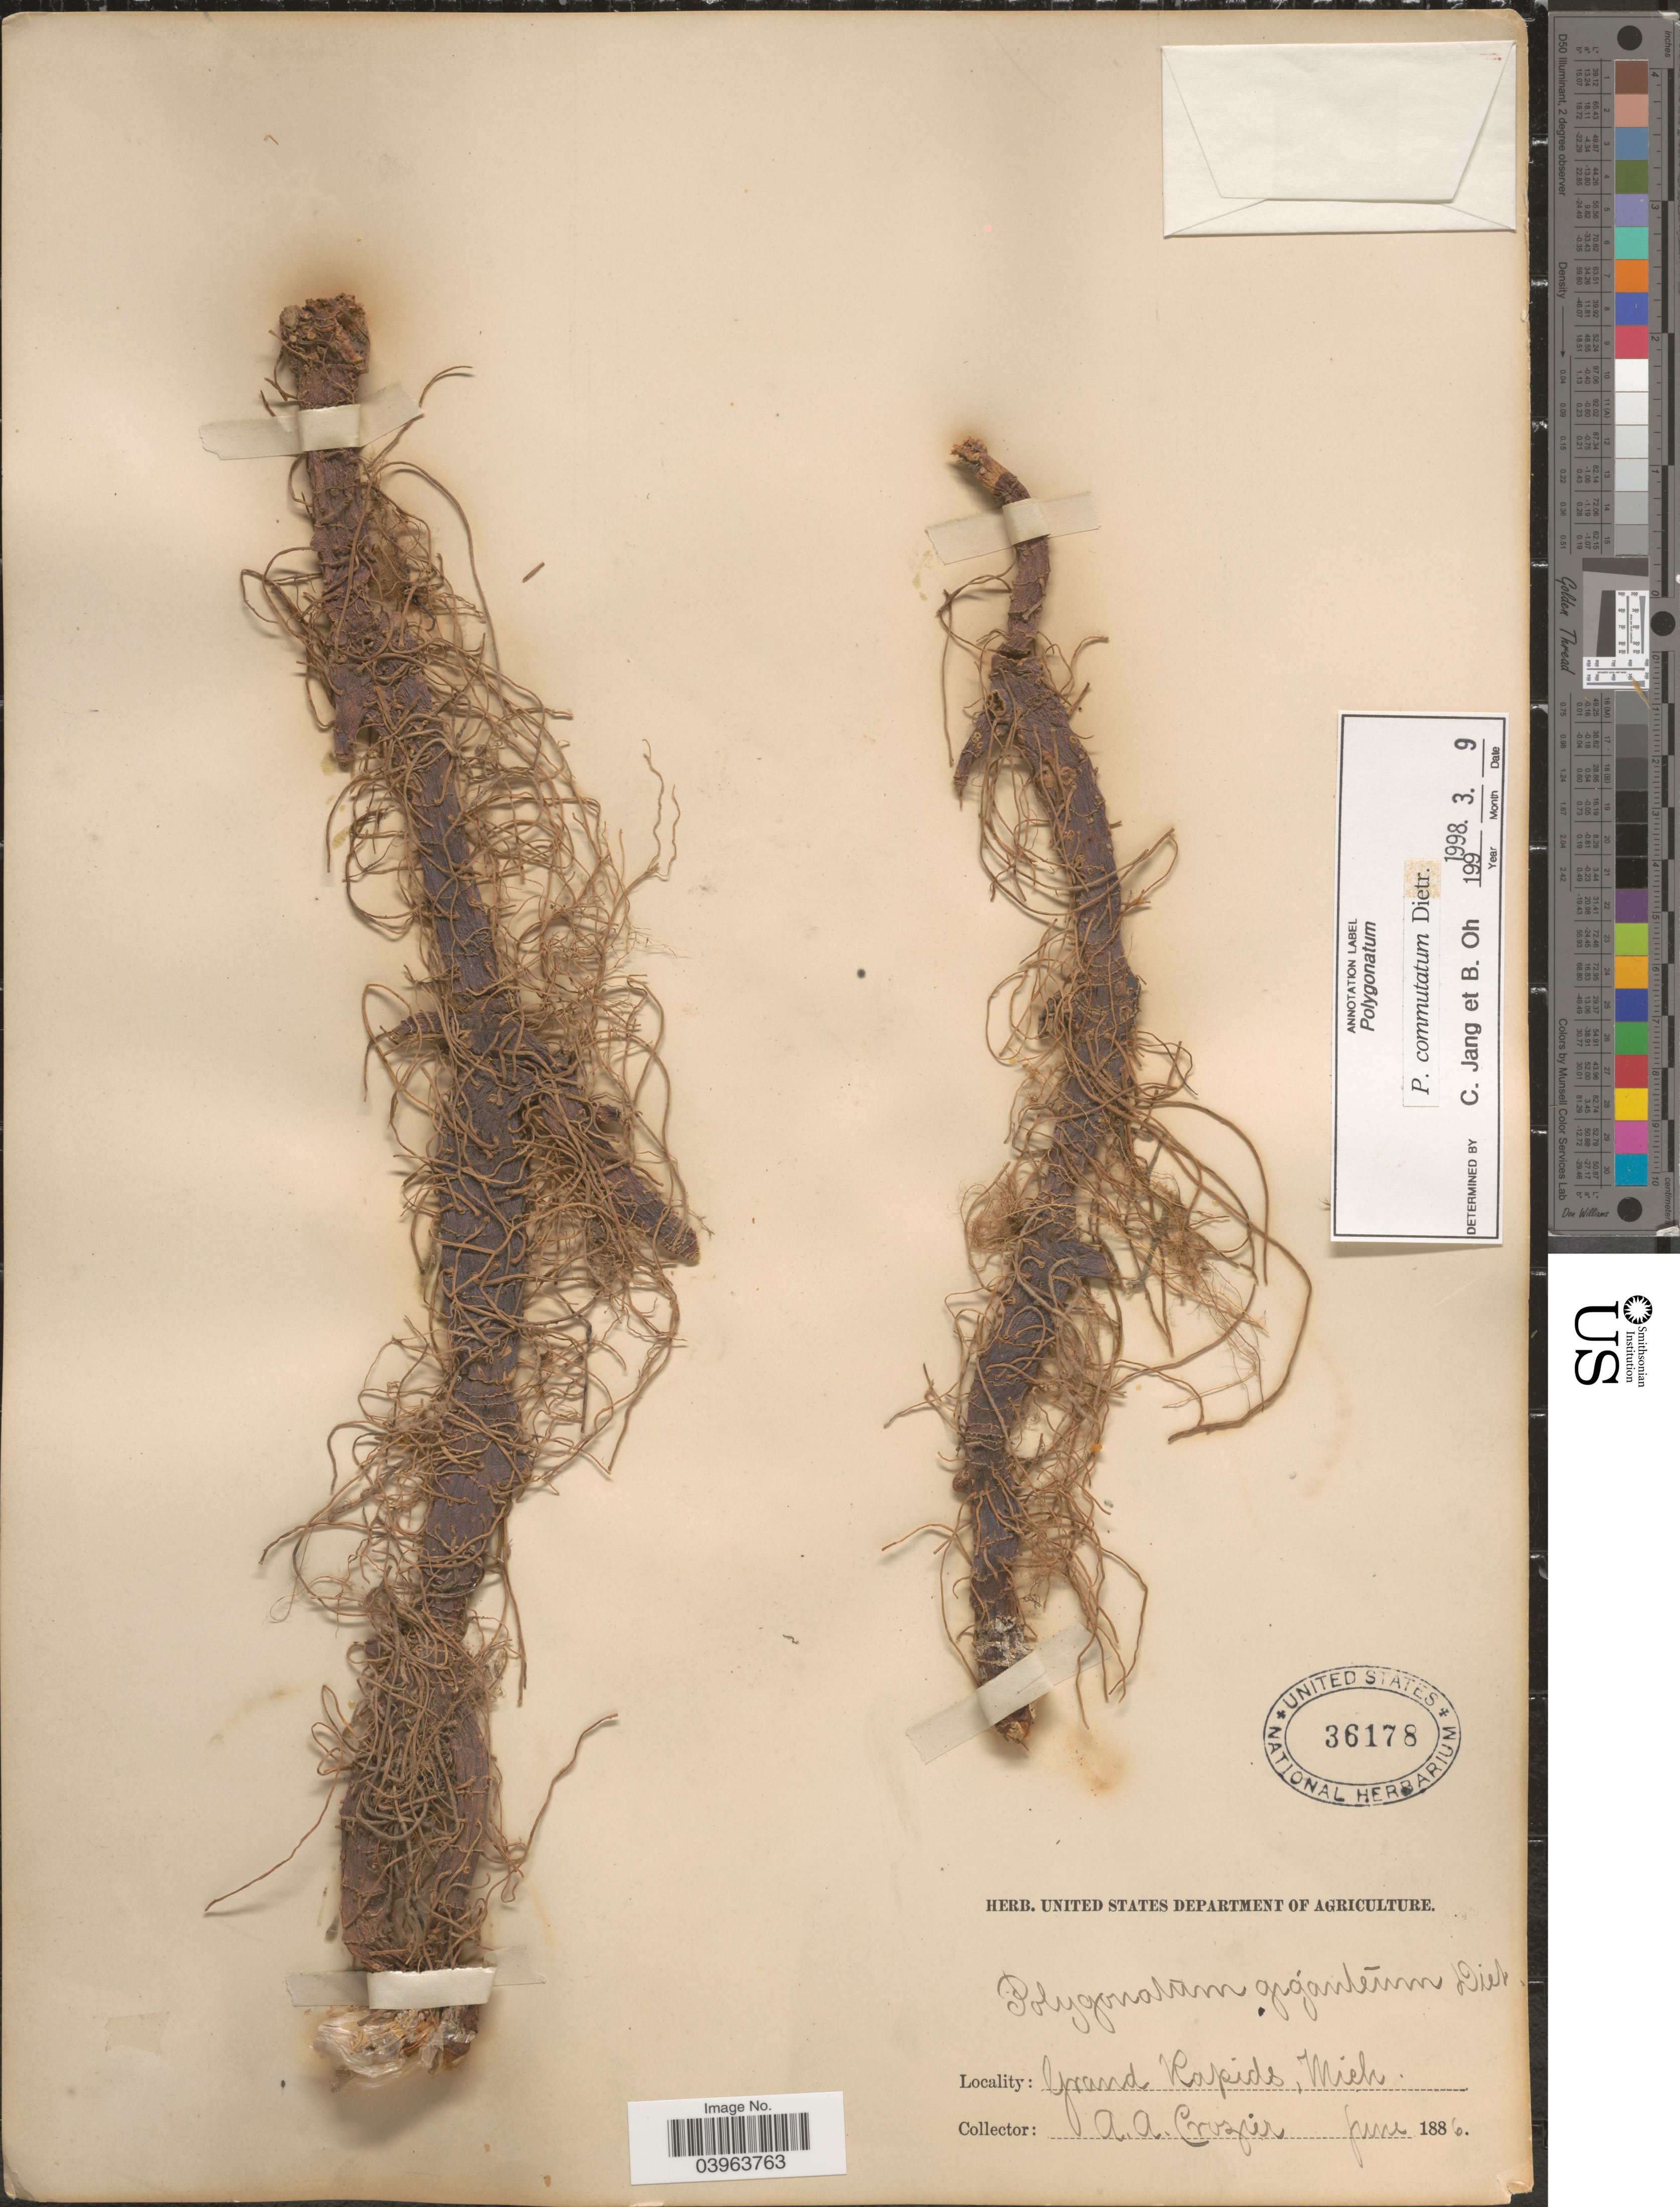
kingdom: Plantae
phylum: Tracheophyta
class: Liliopsida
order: Asparagales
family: Asparagaceae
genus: Polygonatum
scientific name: Polygonatum canaliculatum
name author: (Willd.) Pursh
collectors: A. Crozier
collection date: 1886-06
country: Mexico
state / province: Michoacán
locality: Grand Rapids.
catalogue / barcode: US 36178